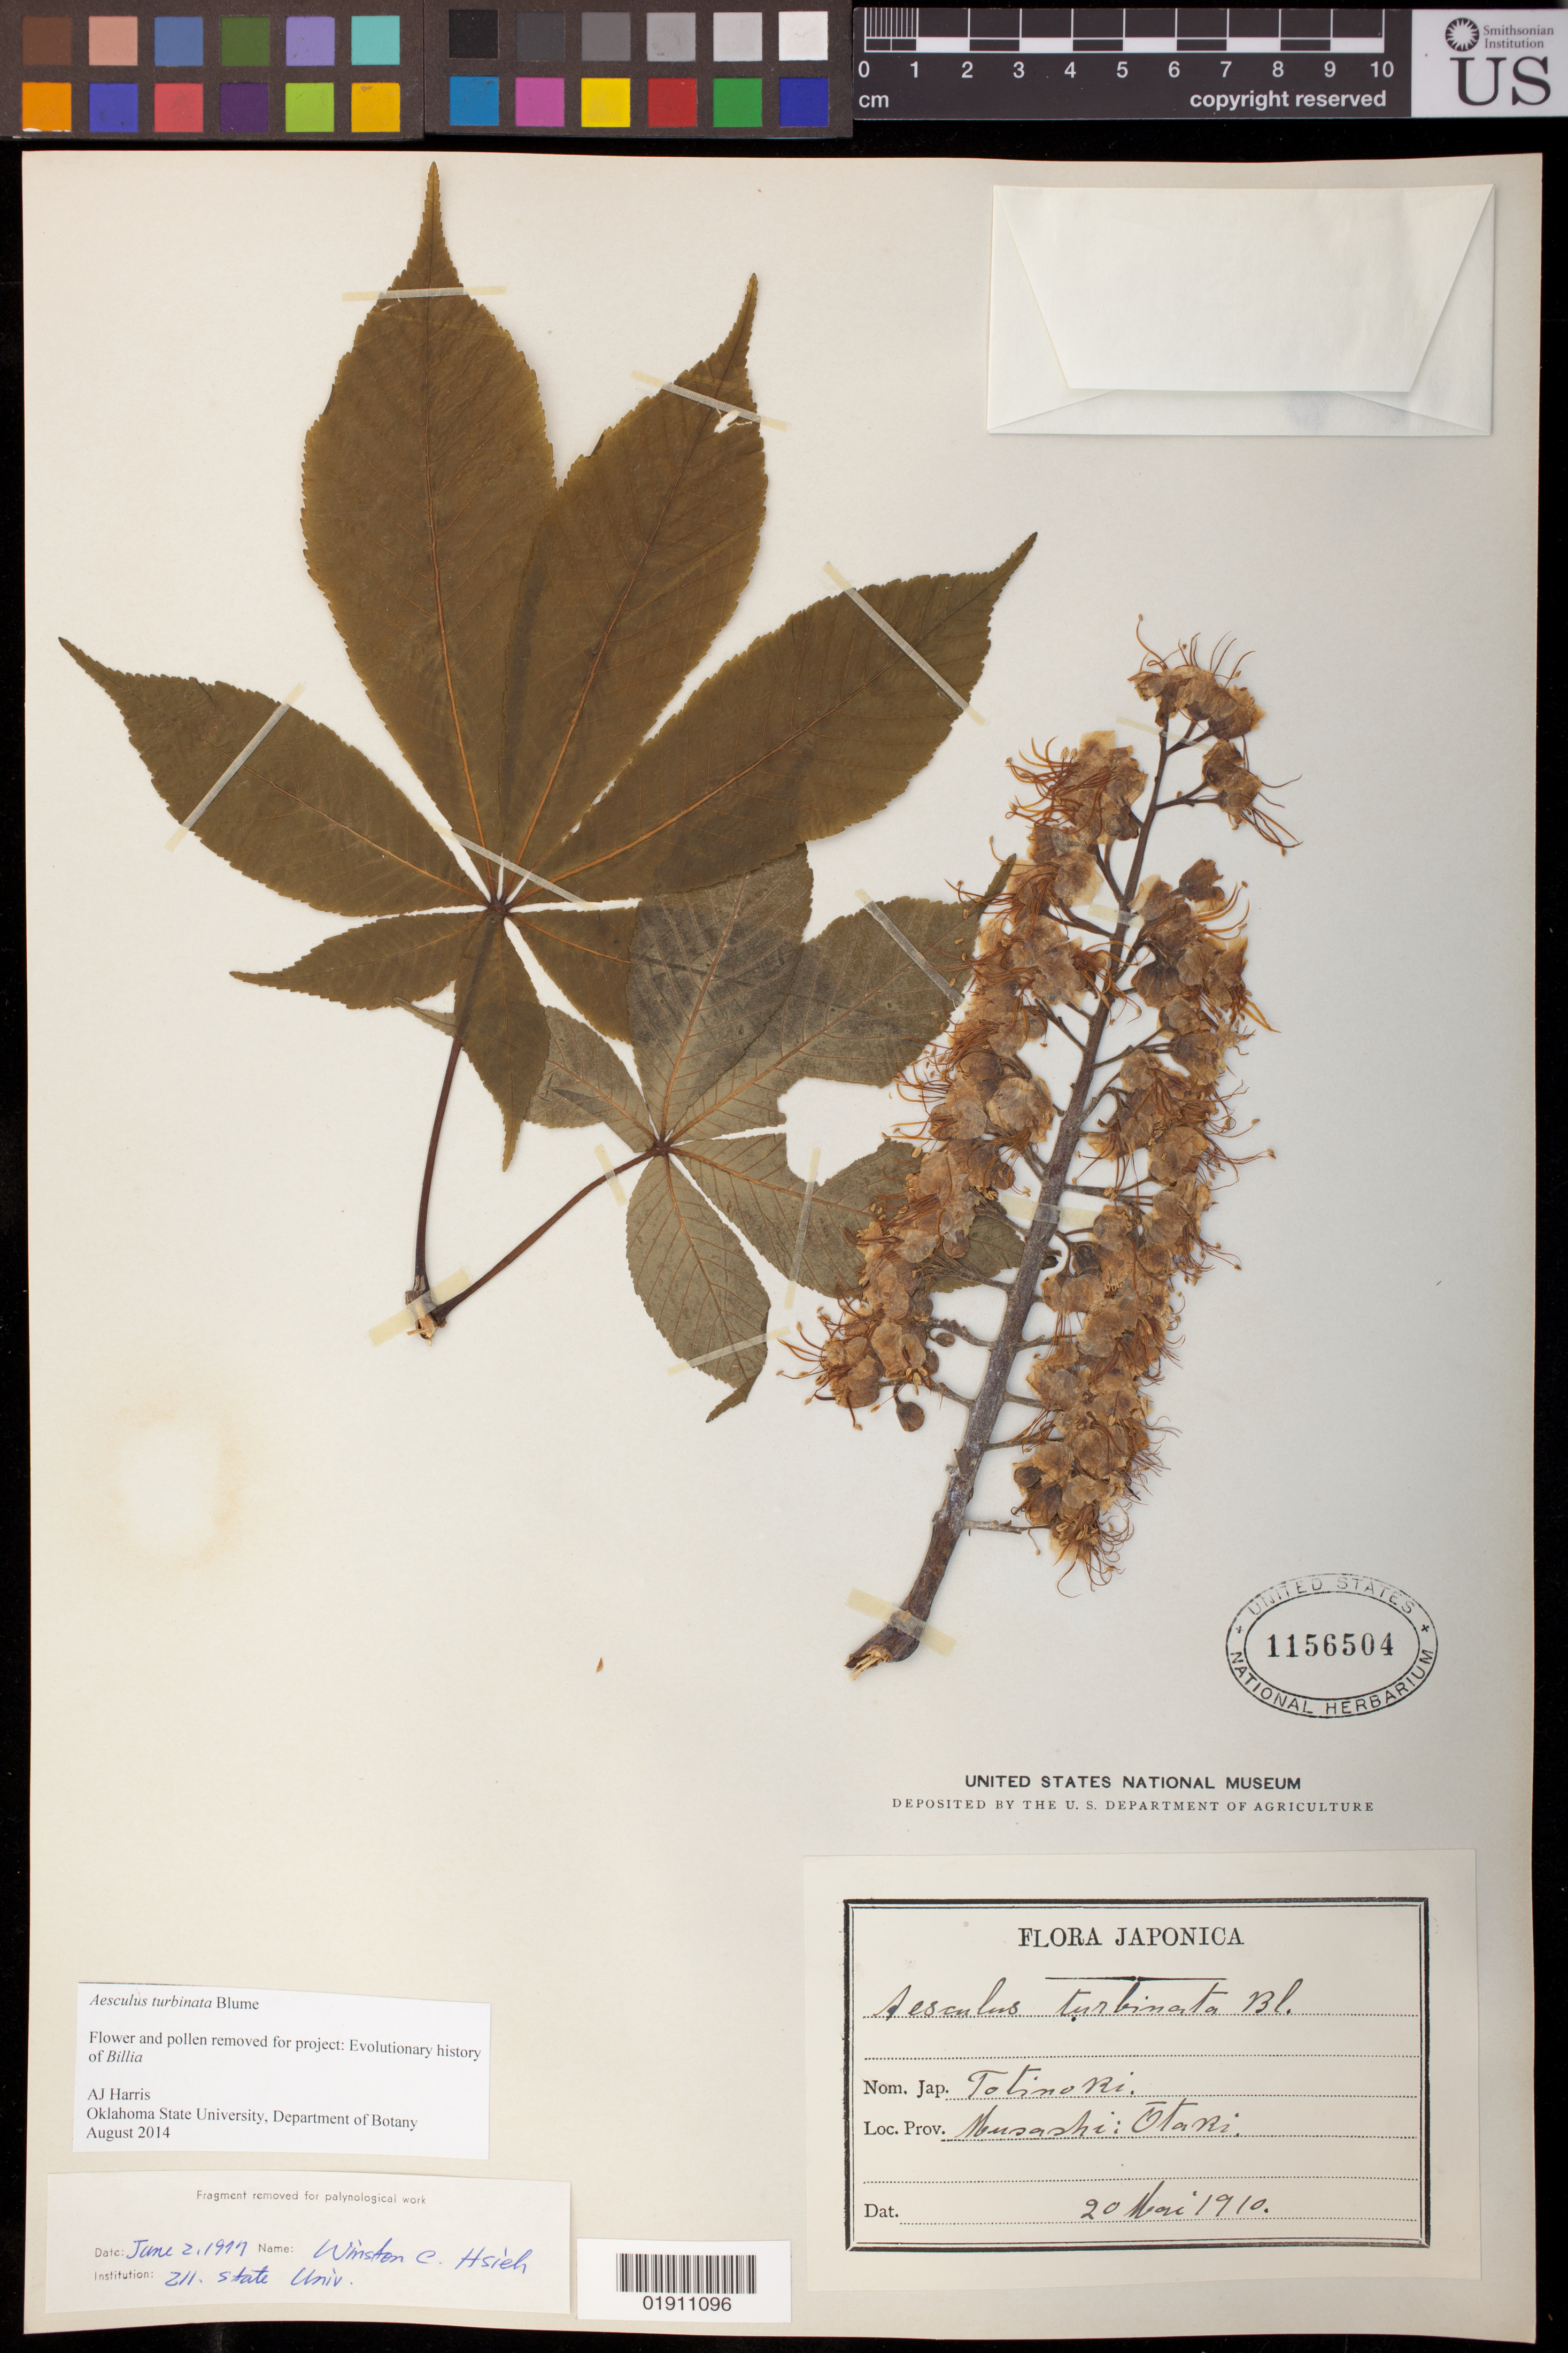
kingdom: Plantae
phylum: Tracheophyta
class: Magnoliopsida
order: Sapindales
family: Sapindaceae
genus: Aesculus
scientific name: Aesculus turbinata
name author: Blume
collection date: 1910-05-20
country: Japan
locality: Musashi: Otaki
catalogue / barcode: US 1156504